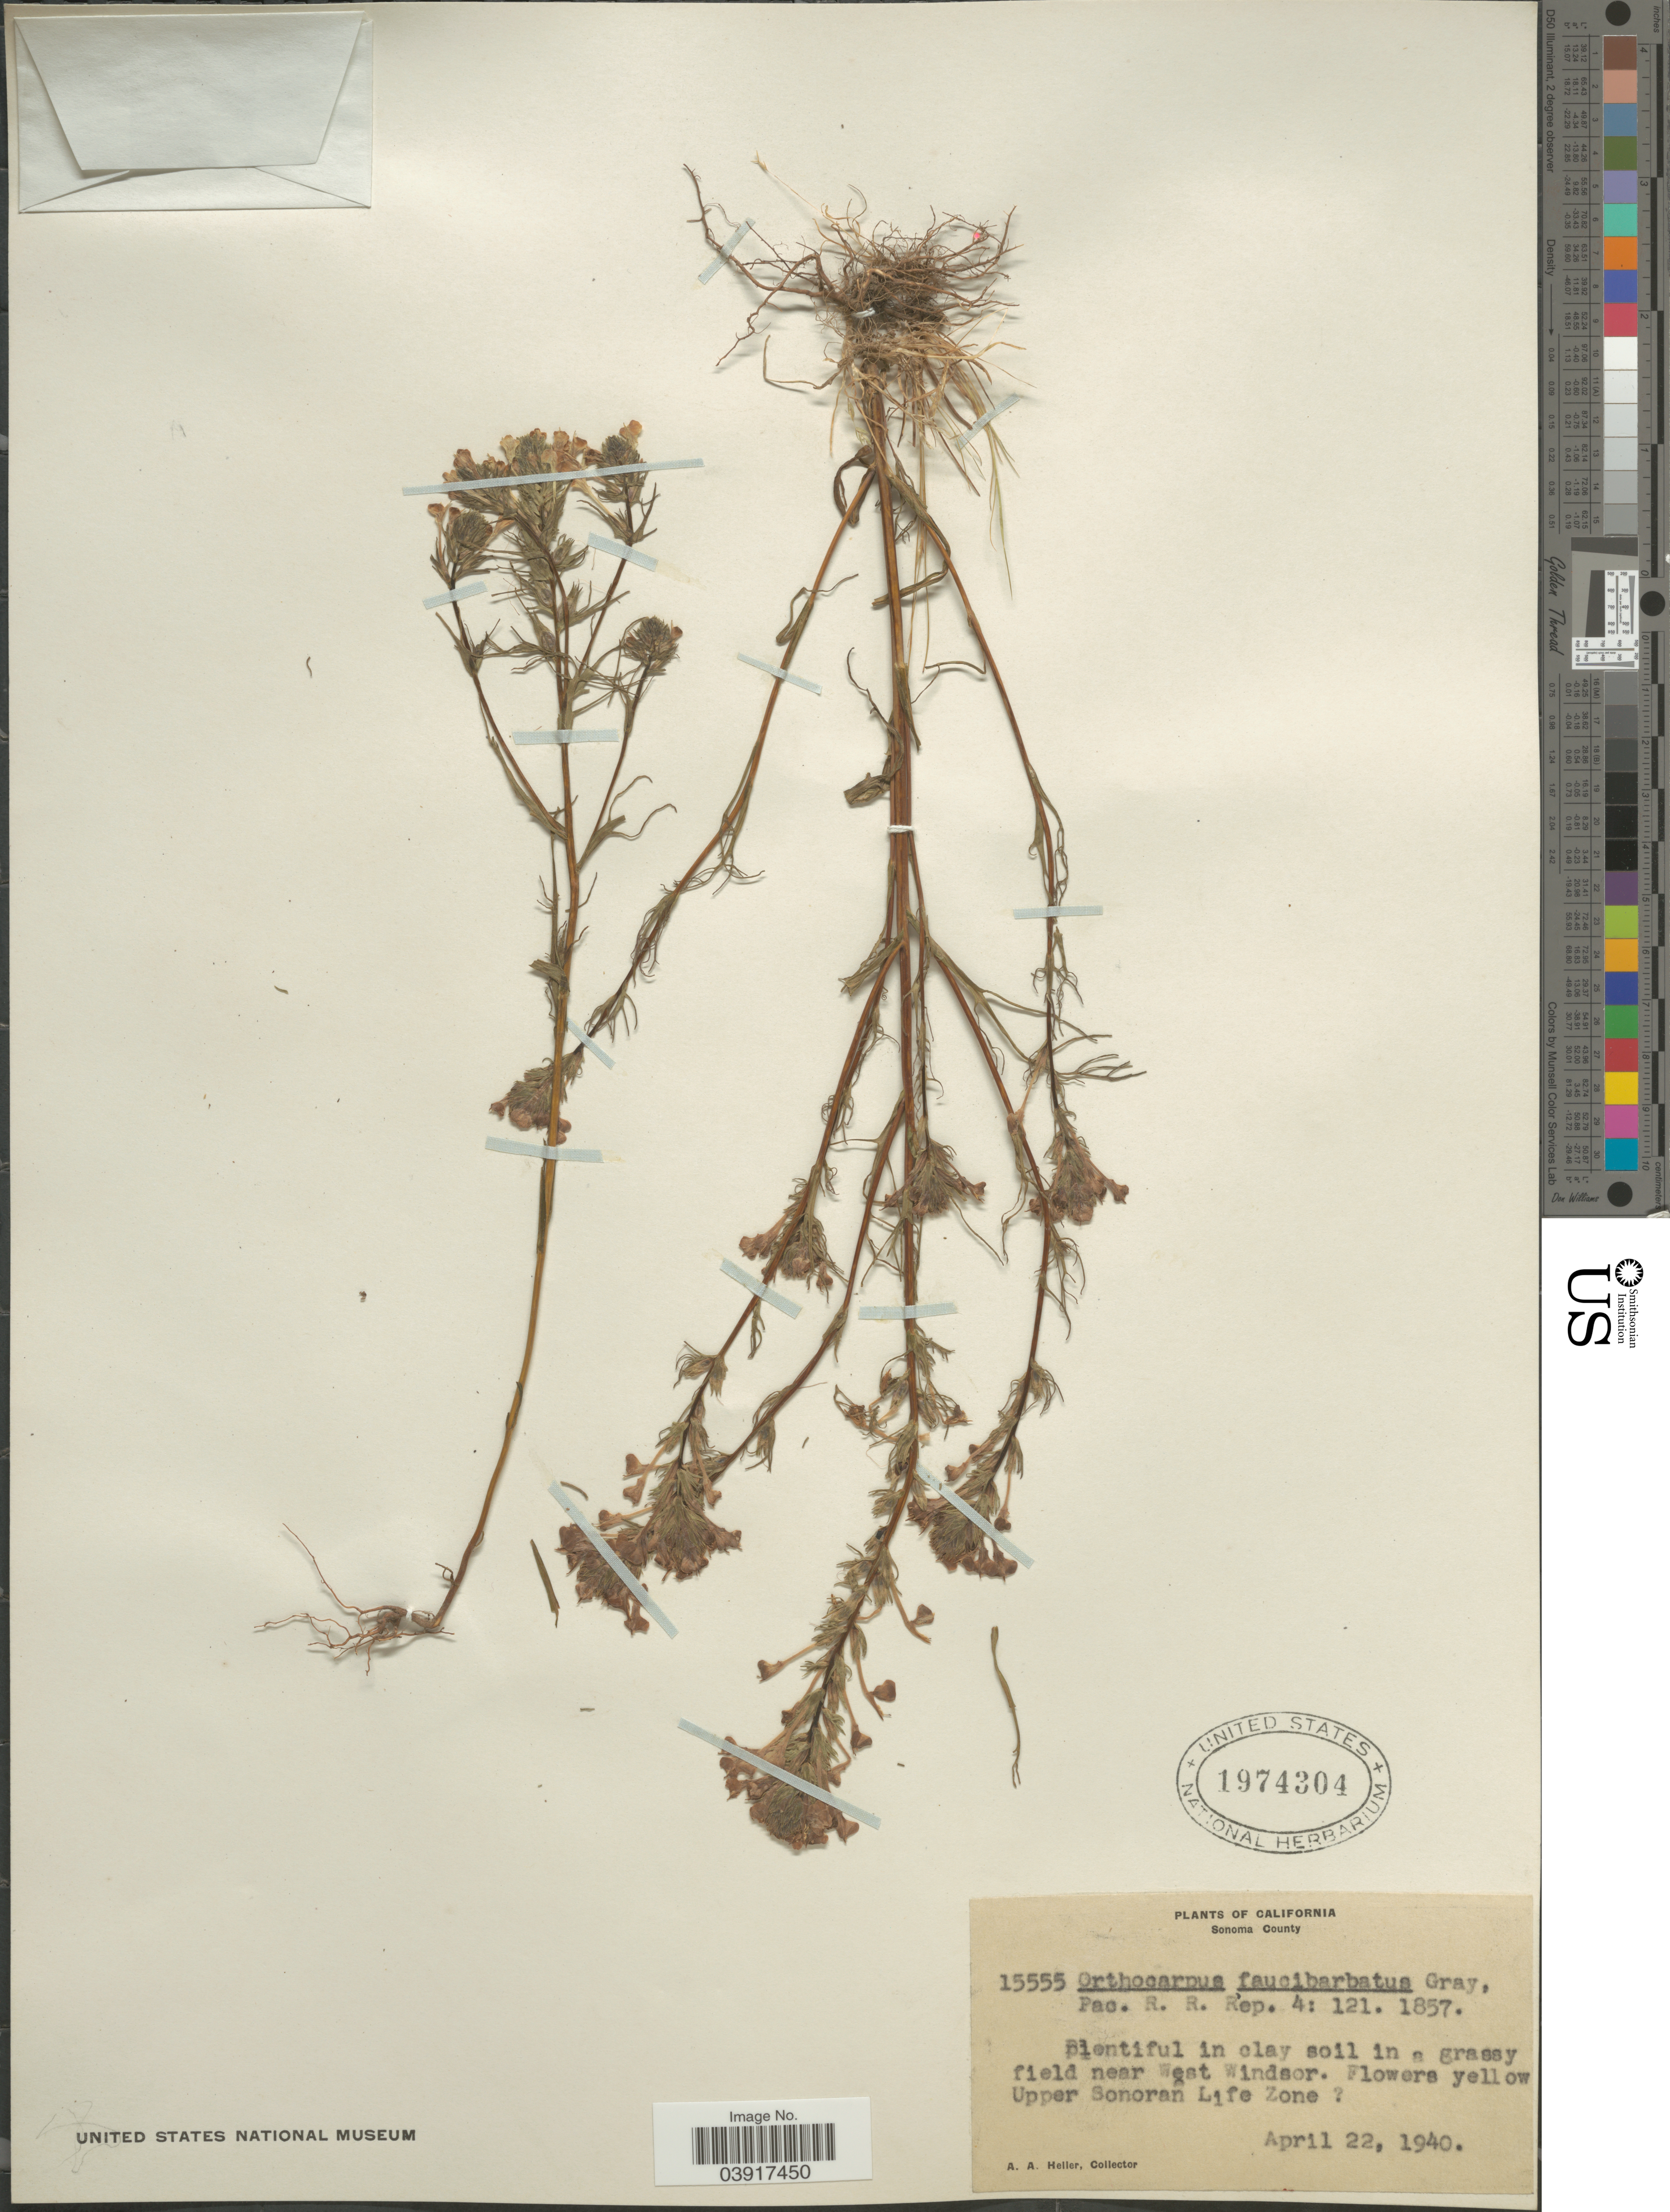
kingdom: Plantae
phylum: Tracheophyta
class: Magnoliopsida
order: Lamiales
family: Orobanchaceae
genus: Orthocarpus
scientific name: Orthocarpus faucibarbatus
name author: A. Gray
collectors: A. A. Heller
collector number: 15555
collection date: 1940-04-22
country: United States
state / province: California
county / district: Sonoma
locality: Sonoma County. In a grassy field near West Windsor. Upper Sonoran Life Zone.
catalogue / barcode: US 1974304